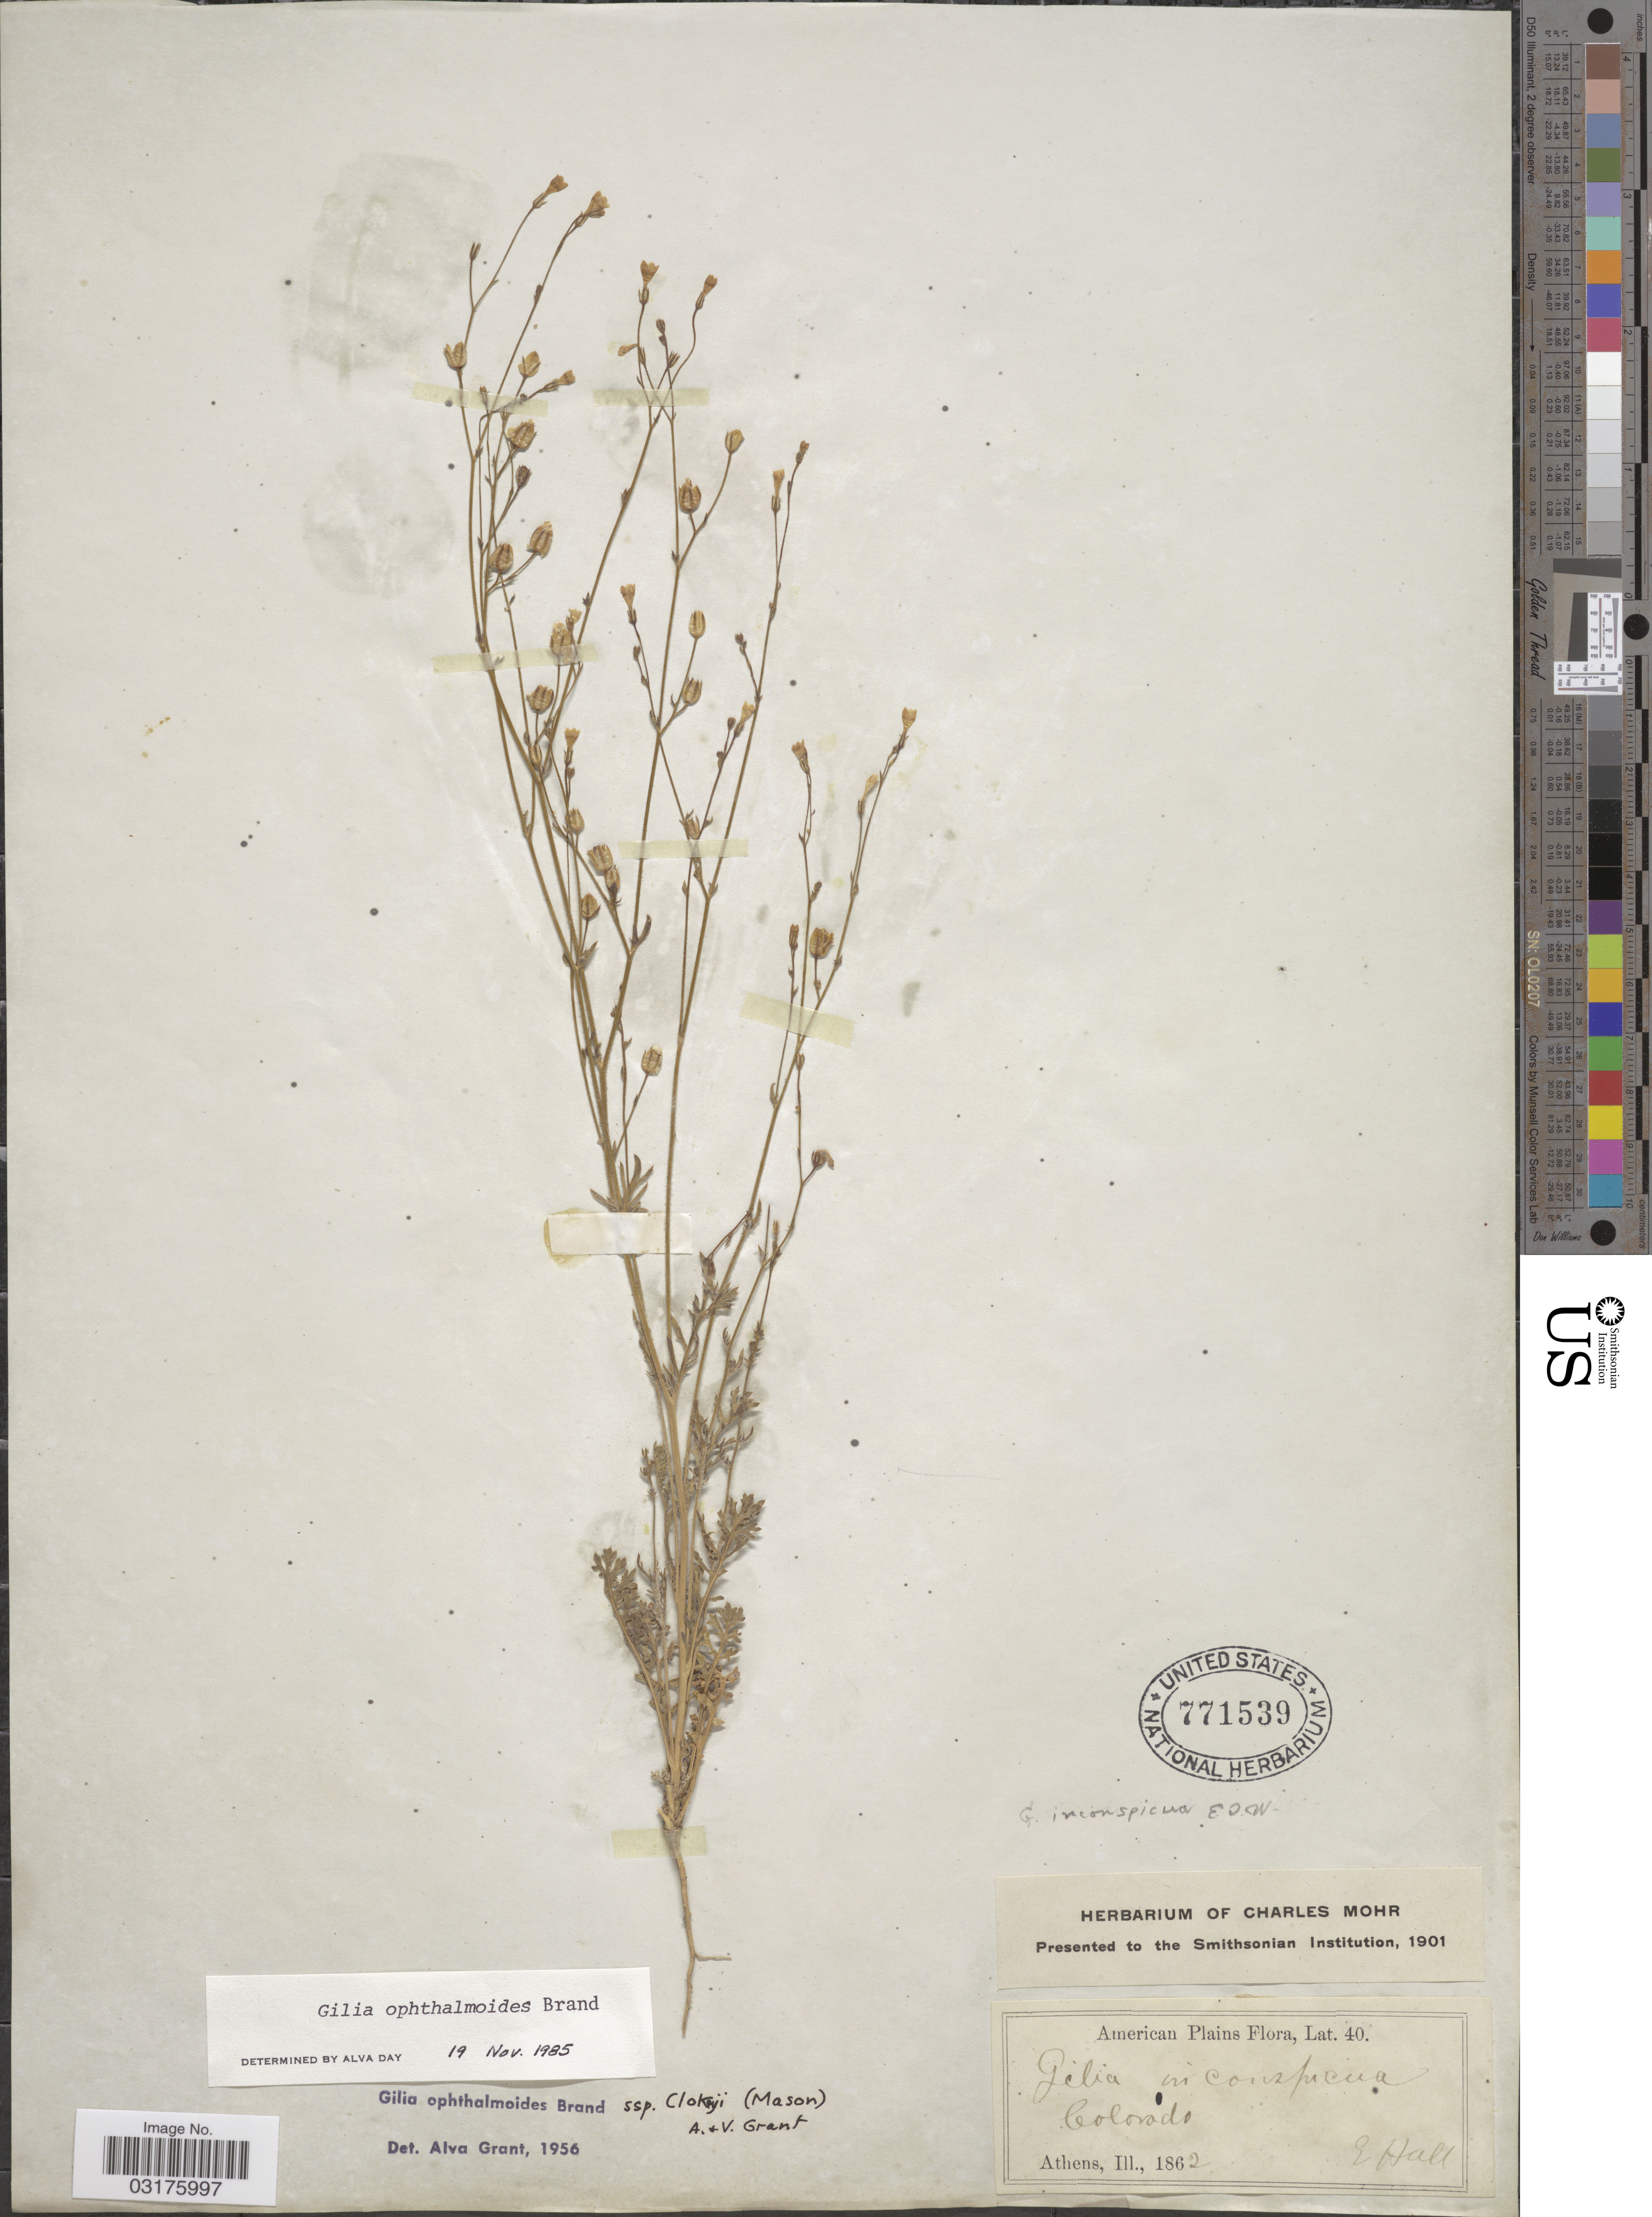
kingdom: Plantae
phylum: Tracheophyta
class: Magnoliopsida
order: Ericales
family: Polemoniaceae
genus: Gilia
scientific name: Gilia ophthalmoides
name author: Brand in Engl.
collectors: E. Hall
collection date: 1862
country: United States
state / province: Colorado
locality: American Plains.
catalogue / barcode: US 771539